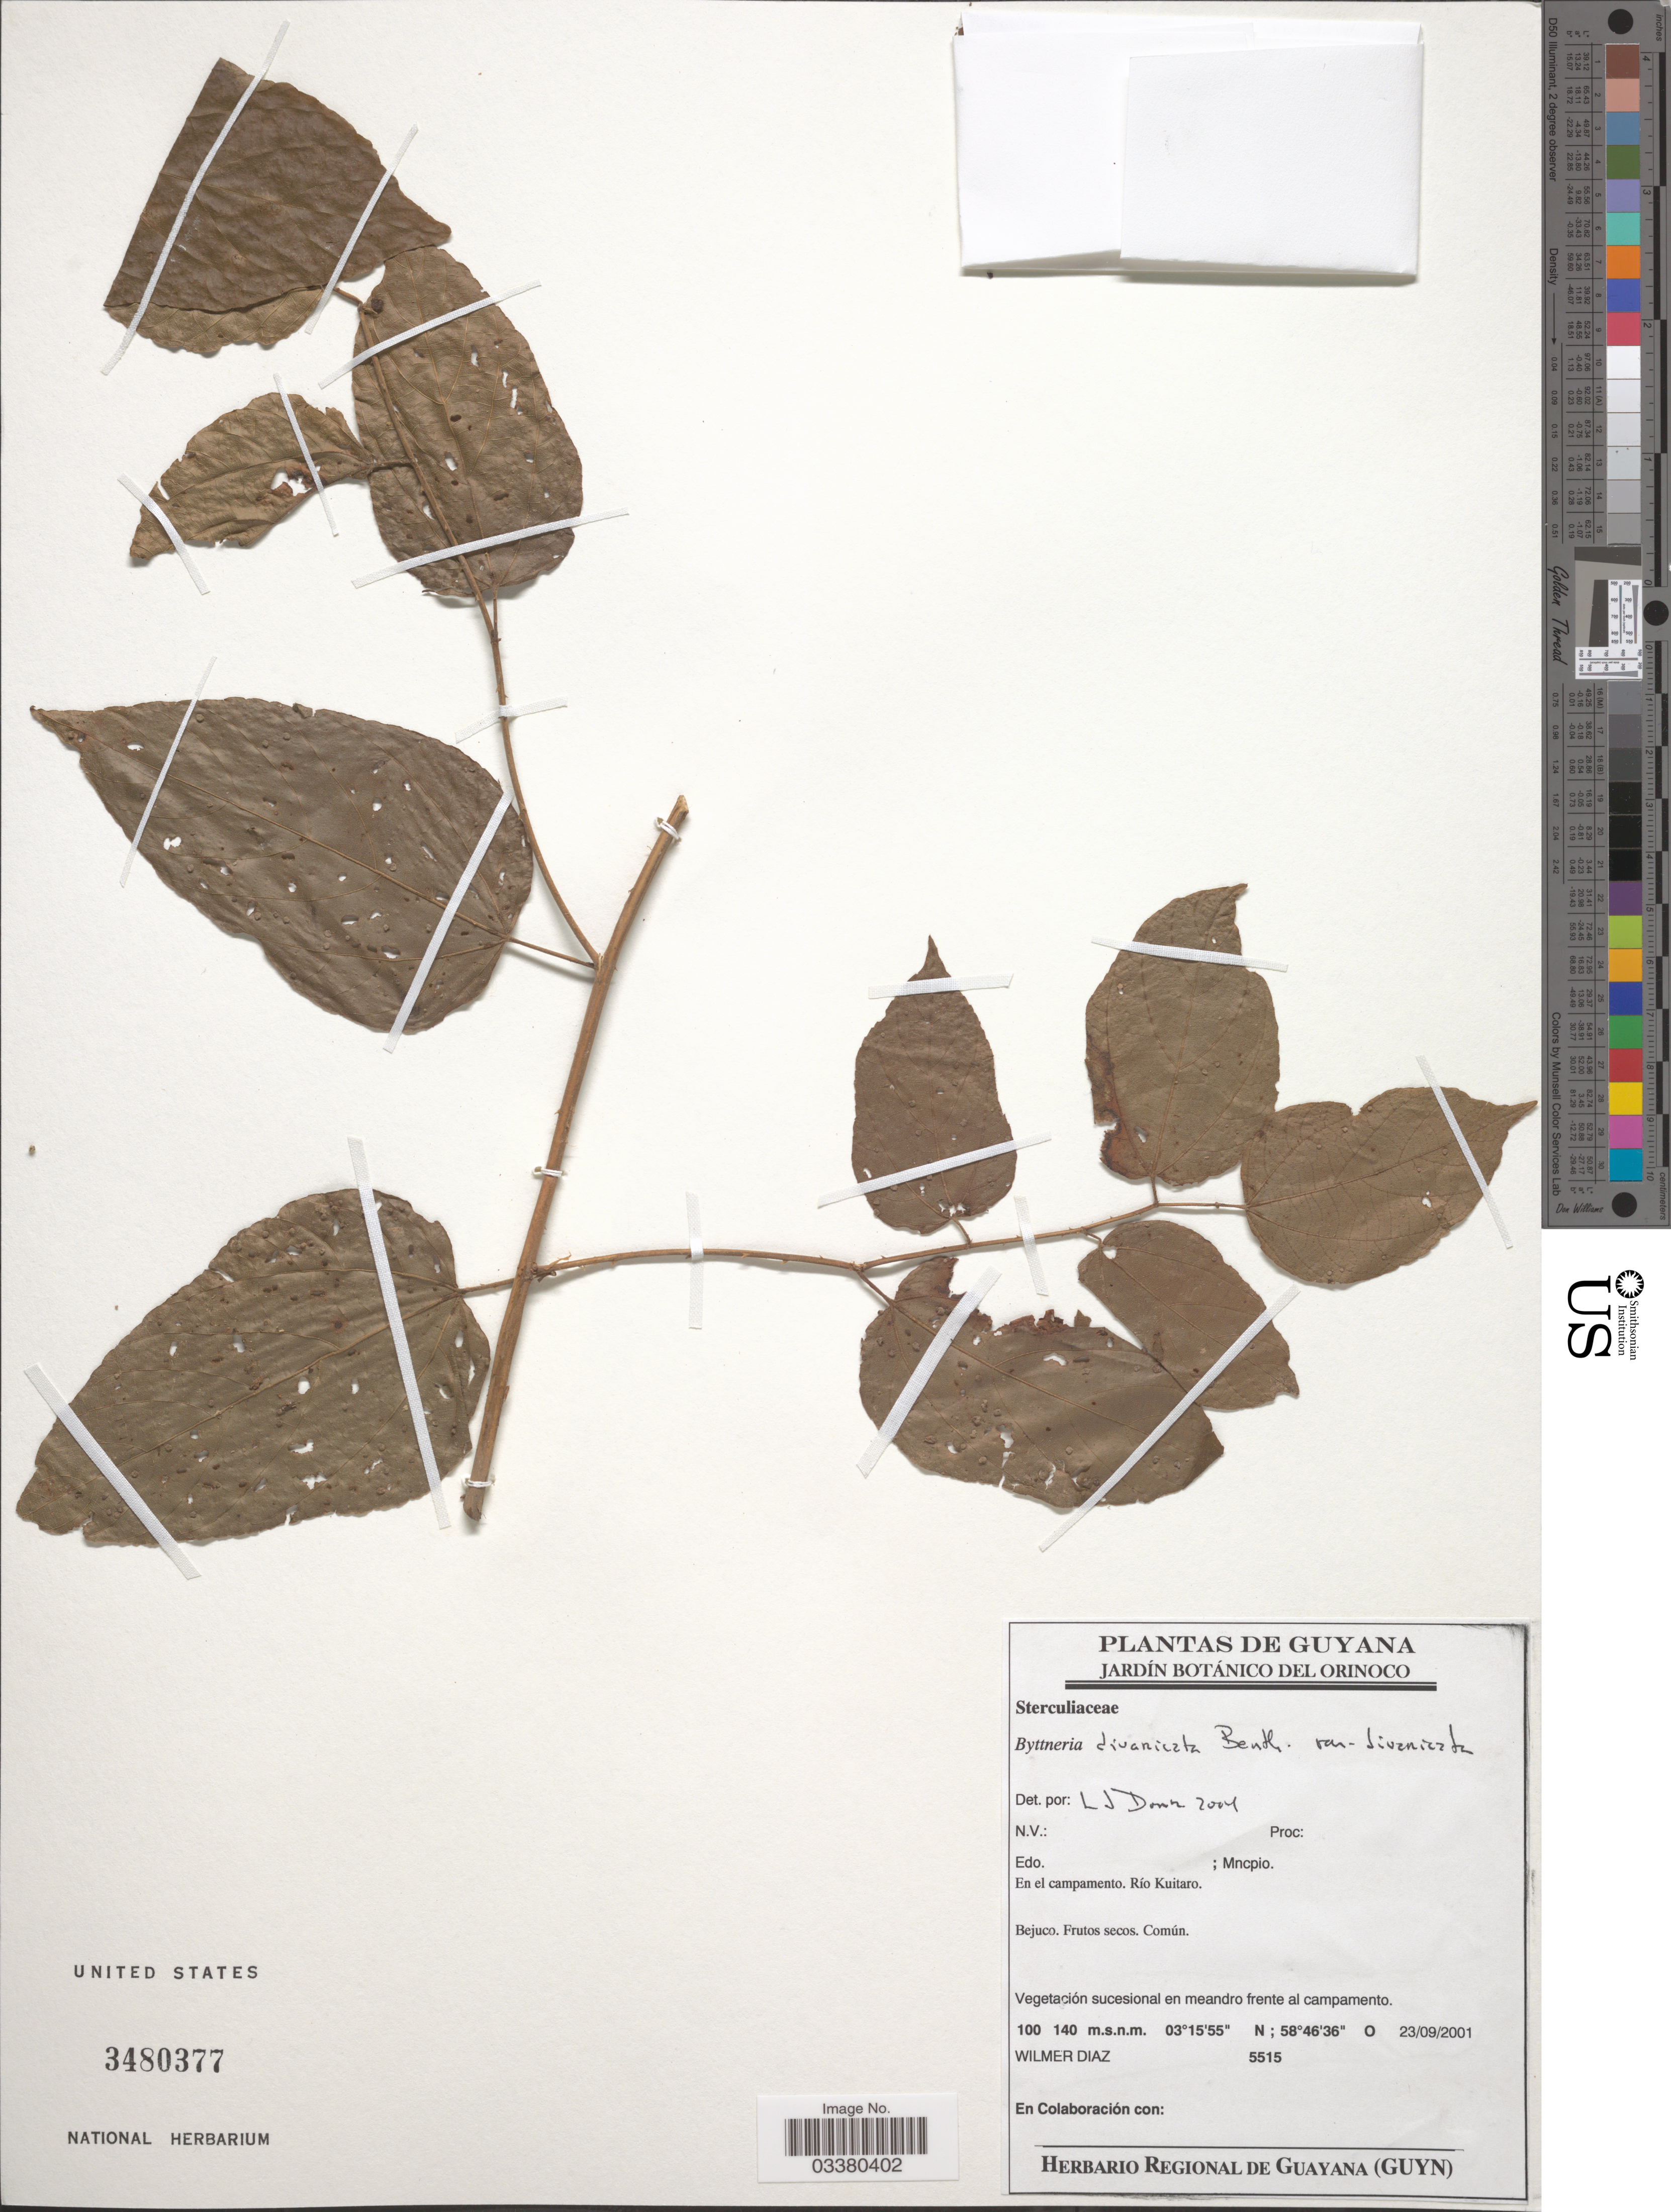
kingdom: Plantae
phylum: Tracheophyta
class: Magnoliopsida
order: Malvales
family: Malvaceae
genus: Byttneria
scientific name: Byttneria divaricata var. divaricata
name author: Benth.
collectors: W. Díaz P.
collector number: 5515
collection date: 2001-09-23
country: Guyana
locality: En el campamento. Río Kuitaro.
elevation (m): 100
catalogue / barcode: US 3480377